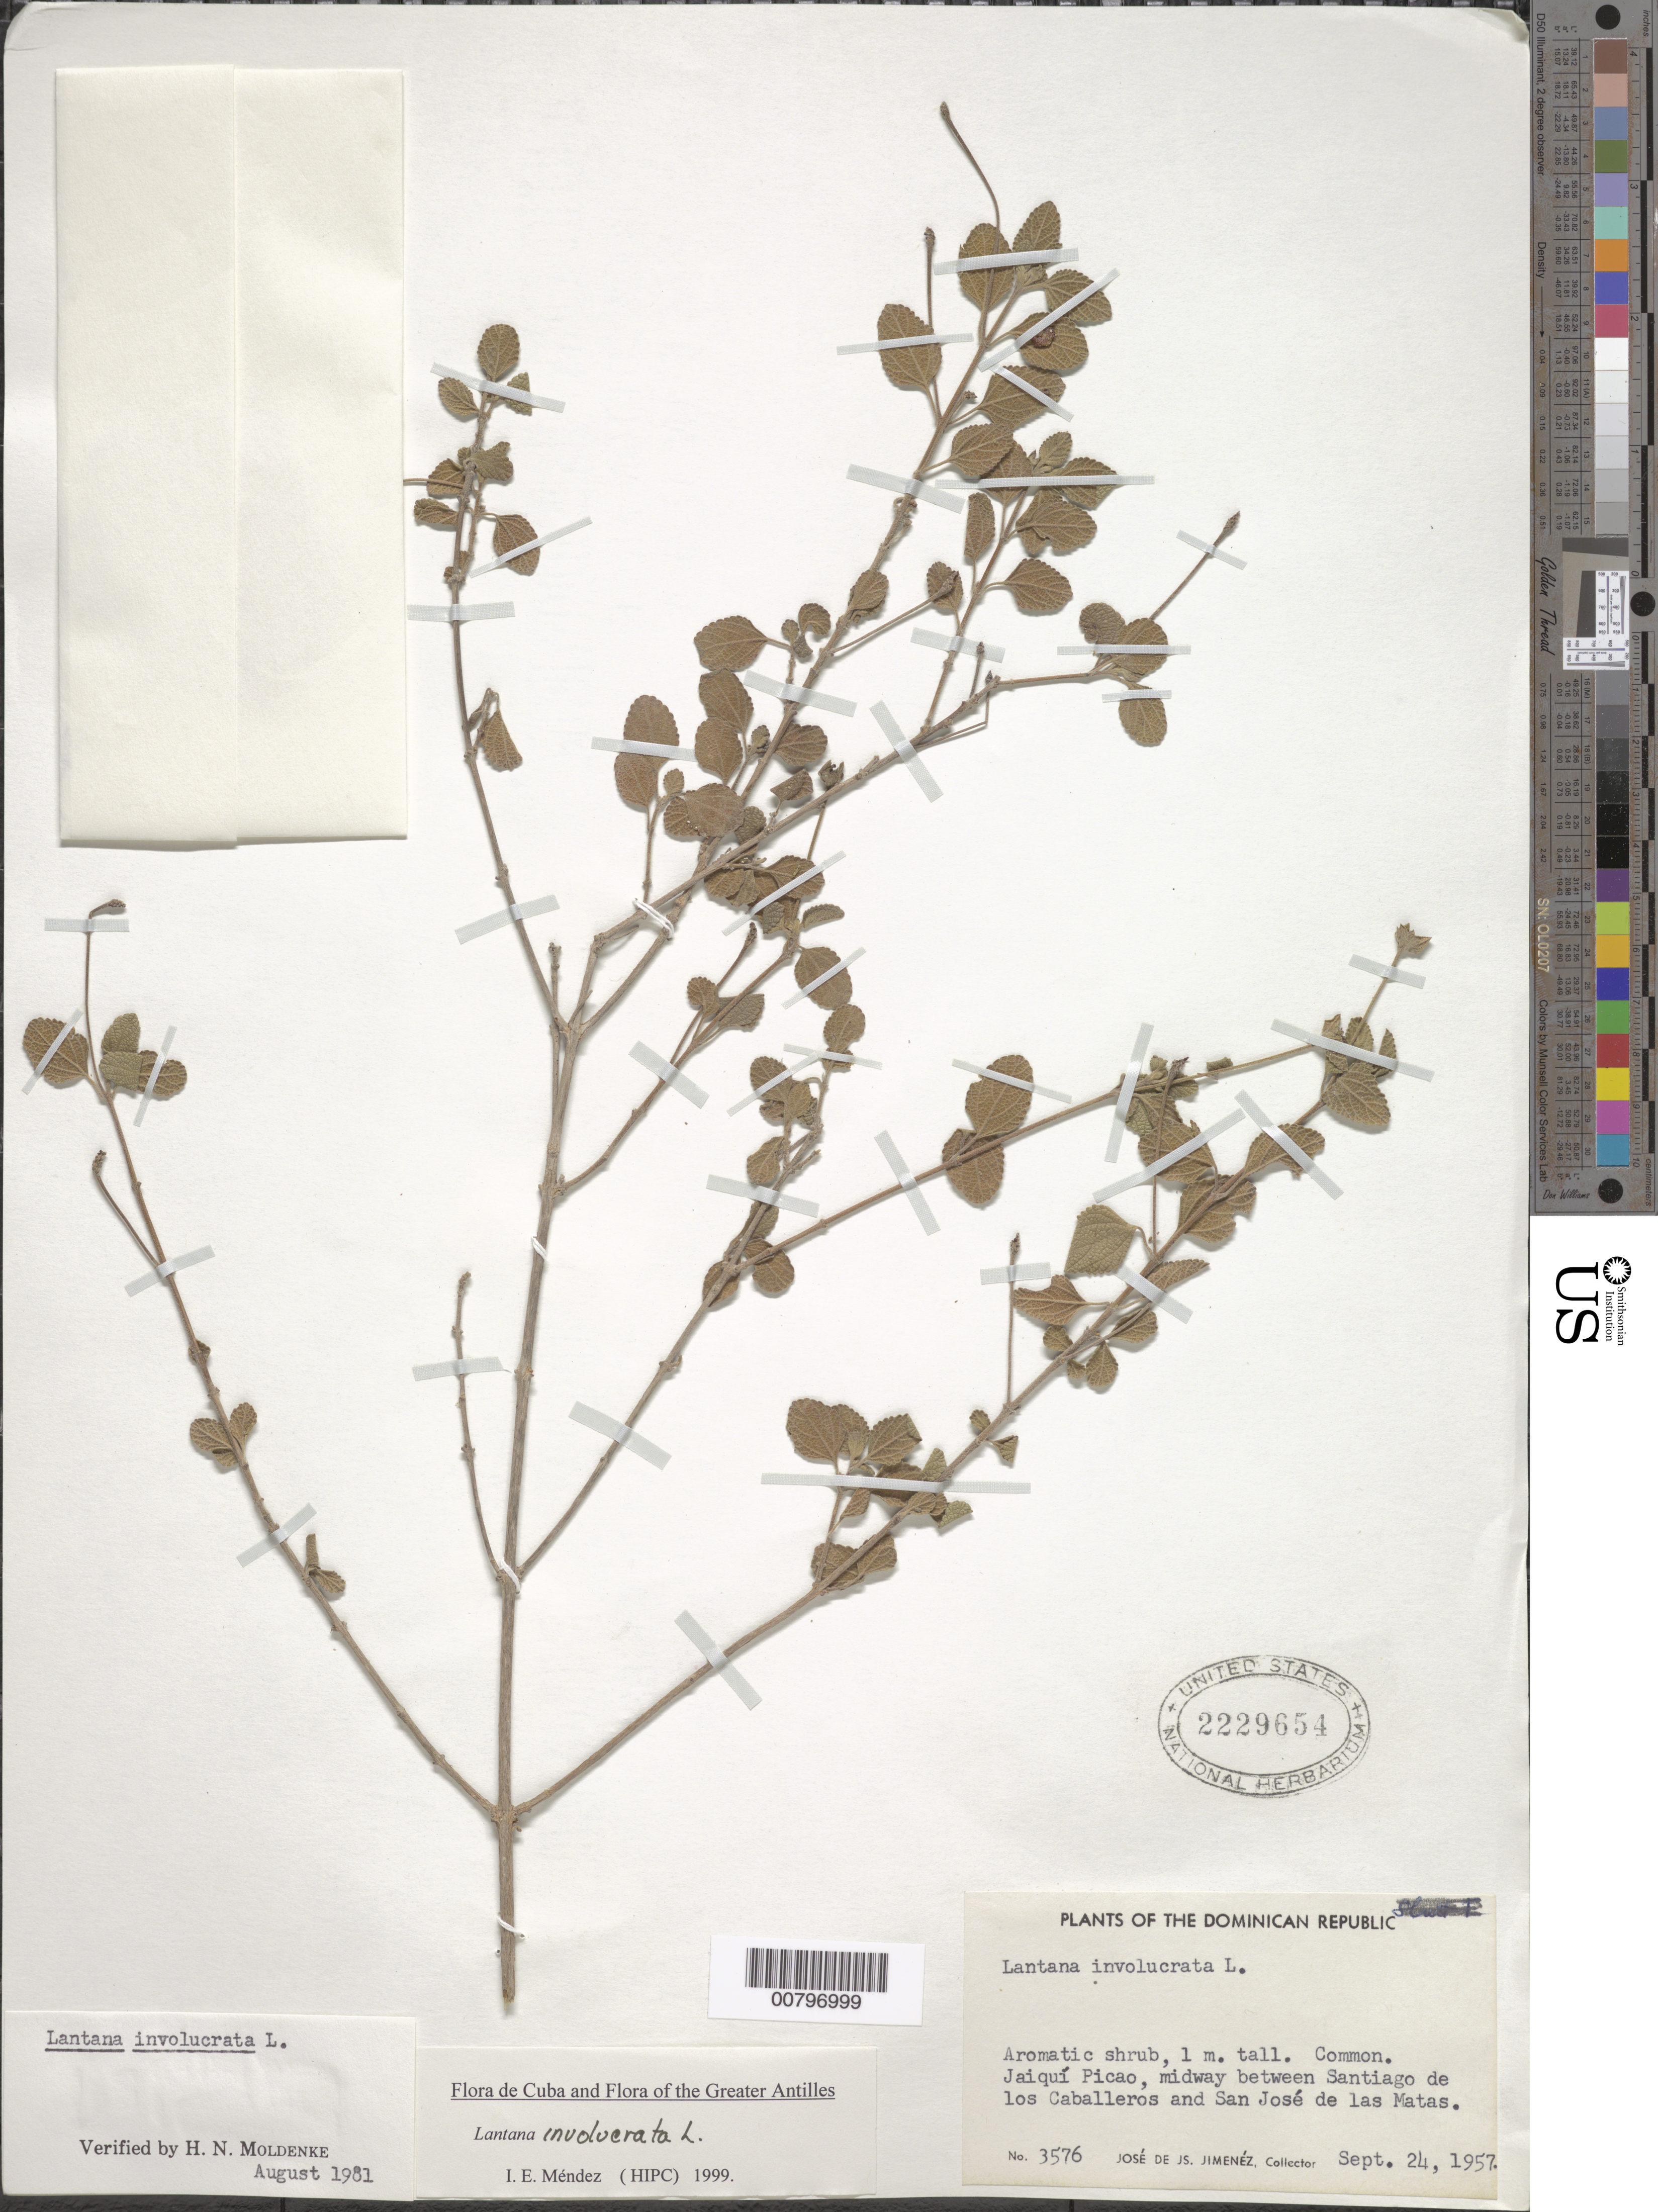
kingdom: Plantae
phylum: Tracheophyta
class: Magnoliopsida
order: Lamiales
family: Verbenaceae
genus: Lantana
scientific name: Lantana involucrata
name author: L.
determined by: Méndez, Isidro E., (HIPC)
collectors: J. J. Jiménez Almonte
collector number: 3576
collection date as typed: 24 Sep 1957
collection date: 1957-09-24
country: Dominican Republic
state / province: Santiago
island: Hispaniola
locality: Jaiquí Picao, midway between Santiago de los Caballeros and San José de las Matas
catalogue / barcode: US 2229654